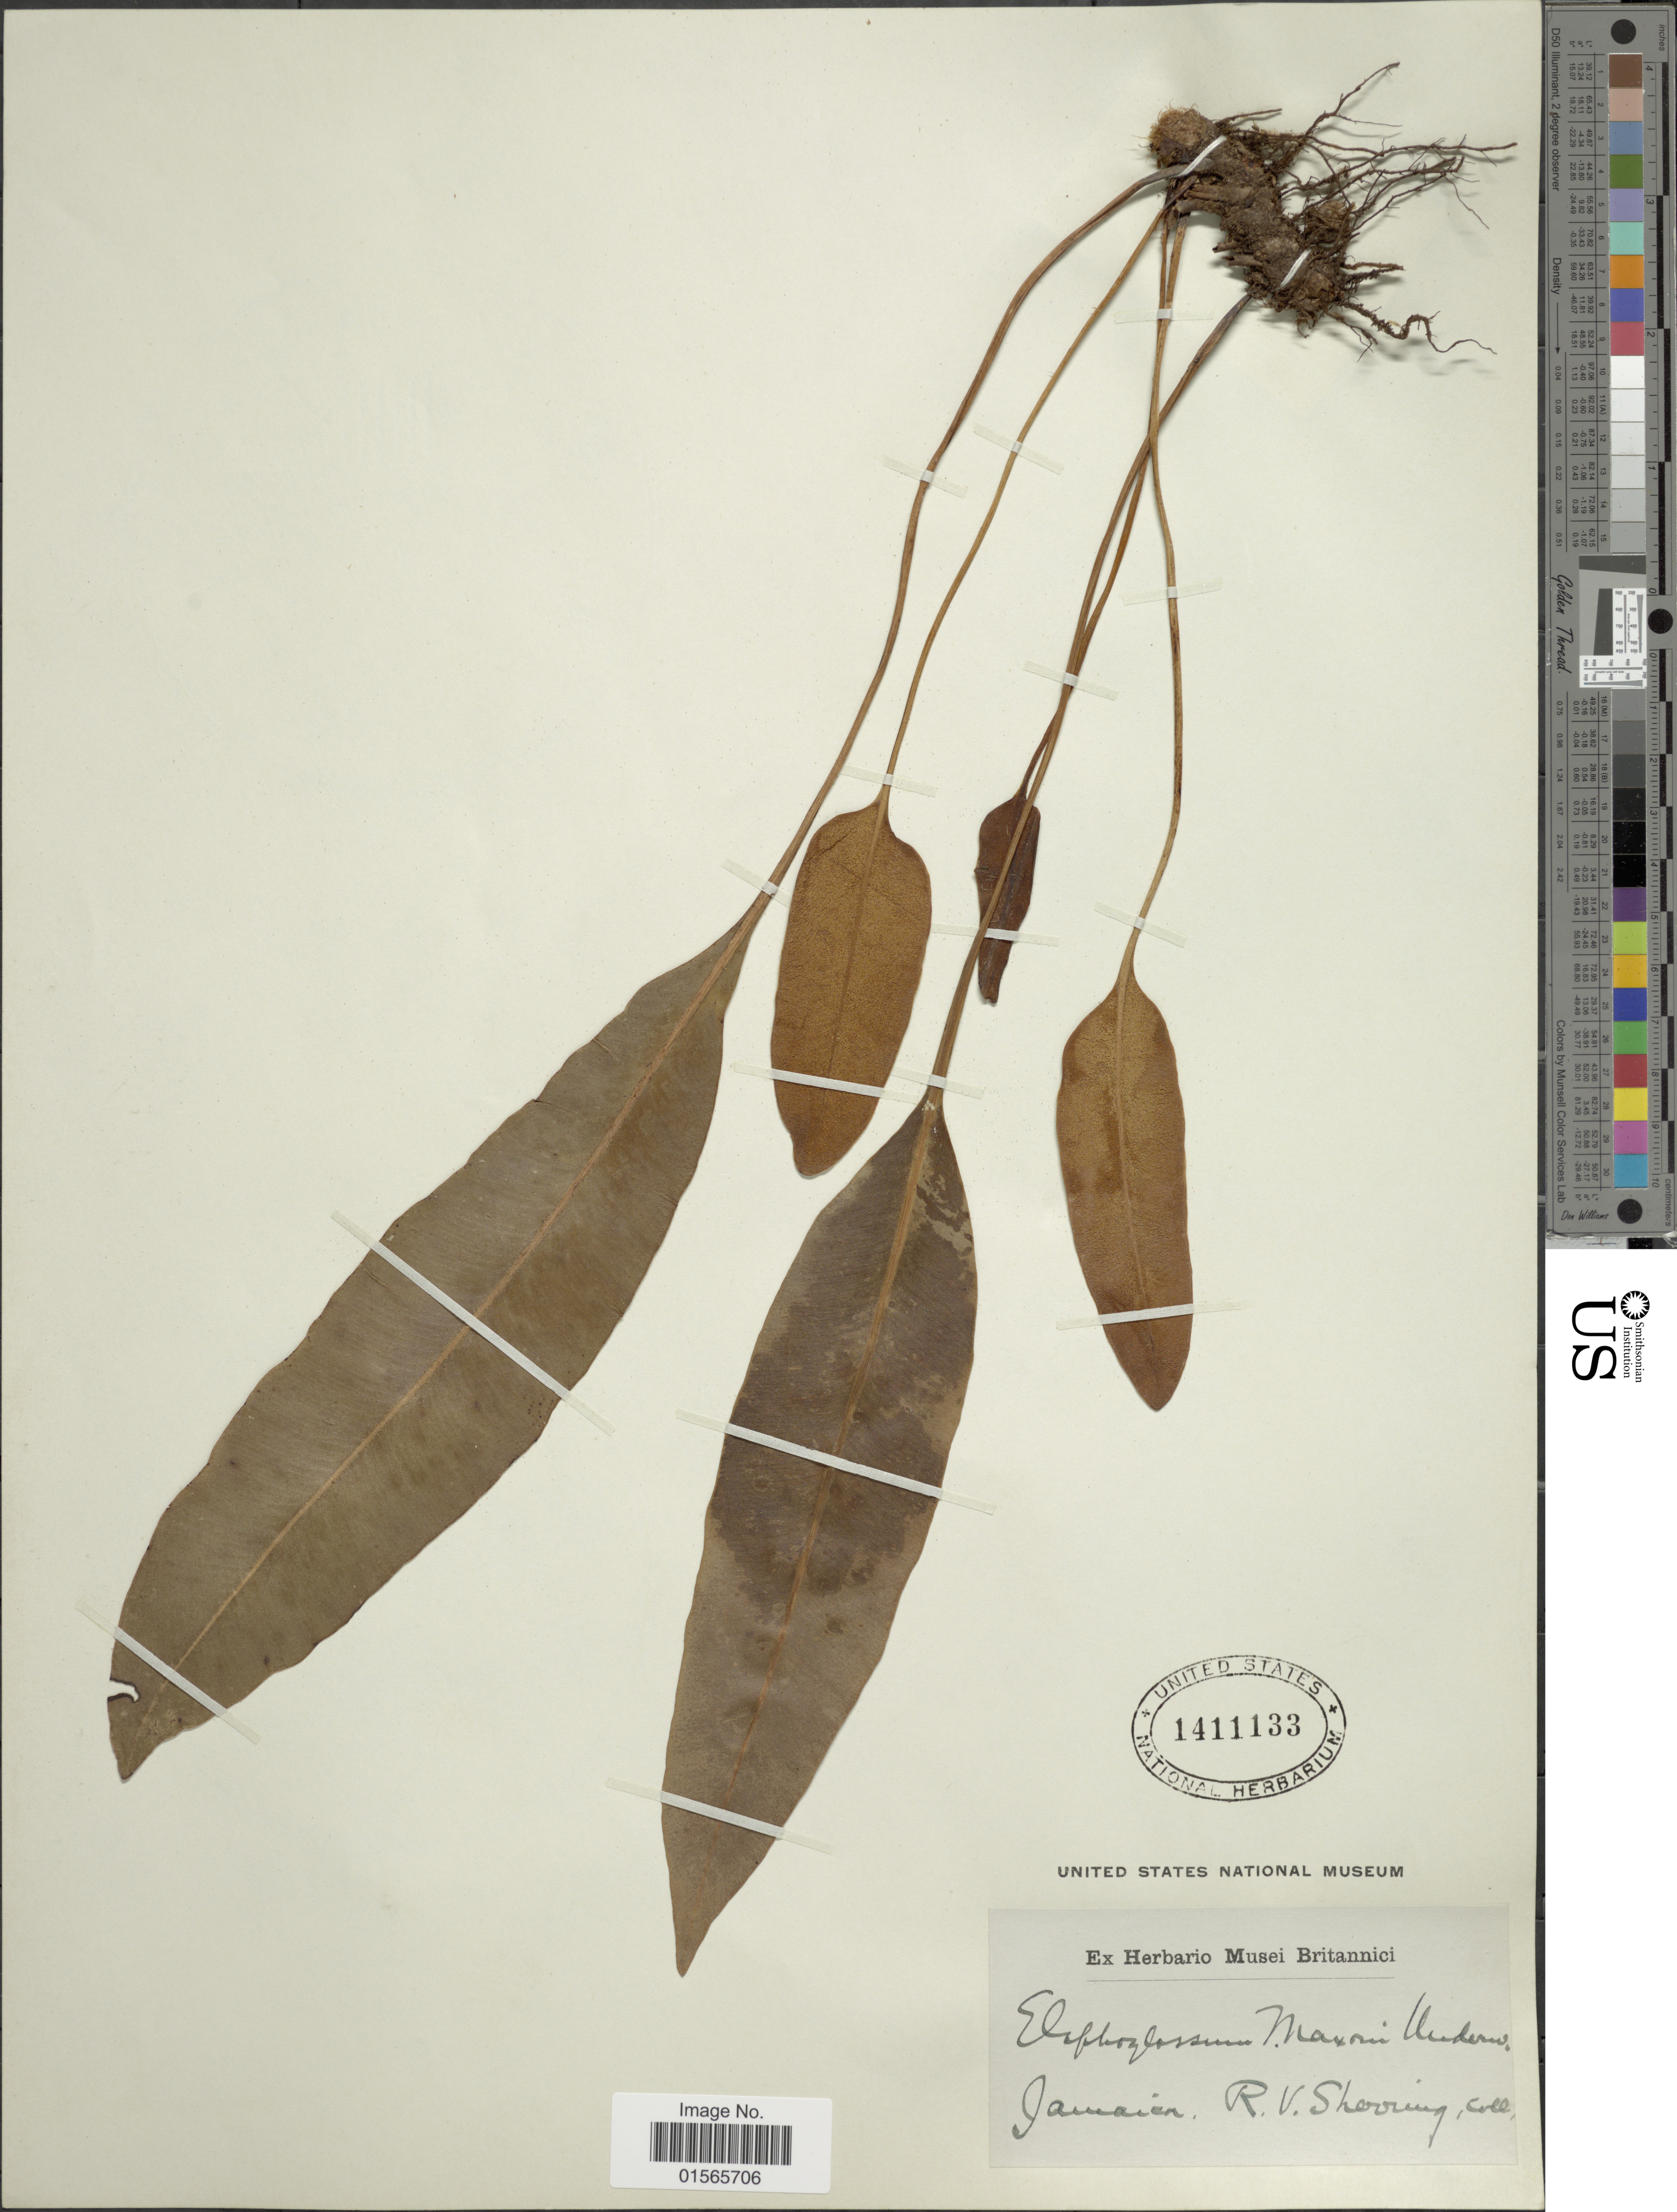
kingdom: Plantae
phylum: Tracheophyta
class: Polypodiopsida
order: Polypodiales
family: Dryopteridaceae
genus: Elaphoglossum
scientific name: Elaphoglossum maxonii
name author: Underw. ex C.V. Morton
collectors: R. Sherring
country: Jamaica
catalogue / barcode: US 1411133